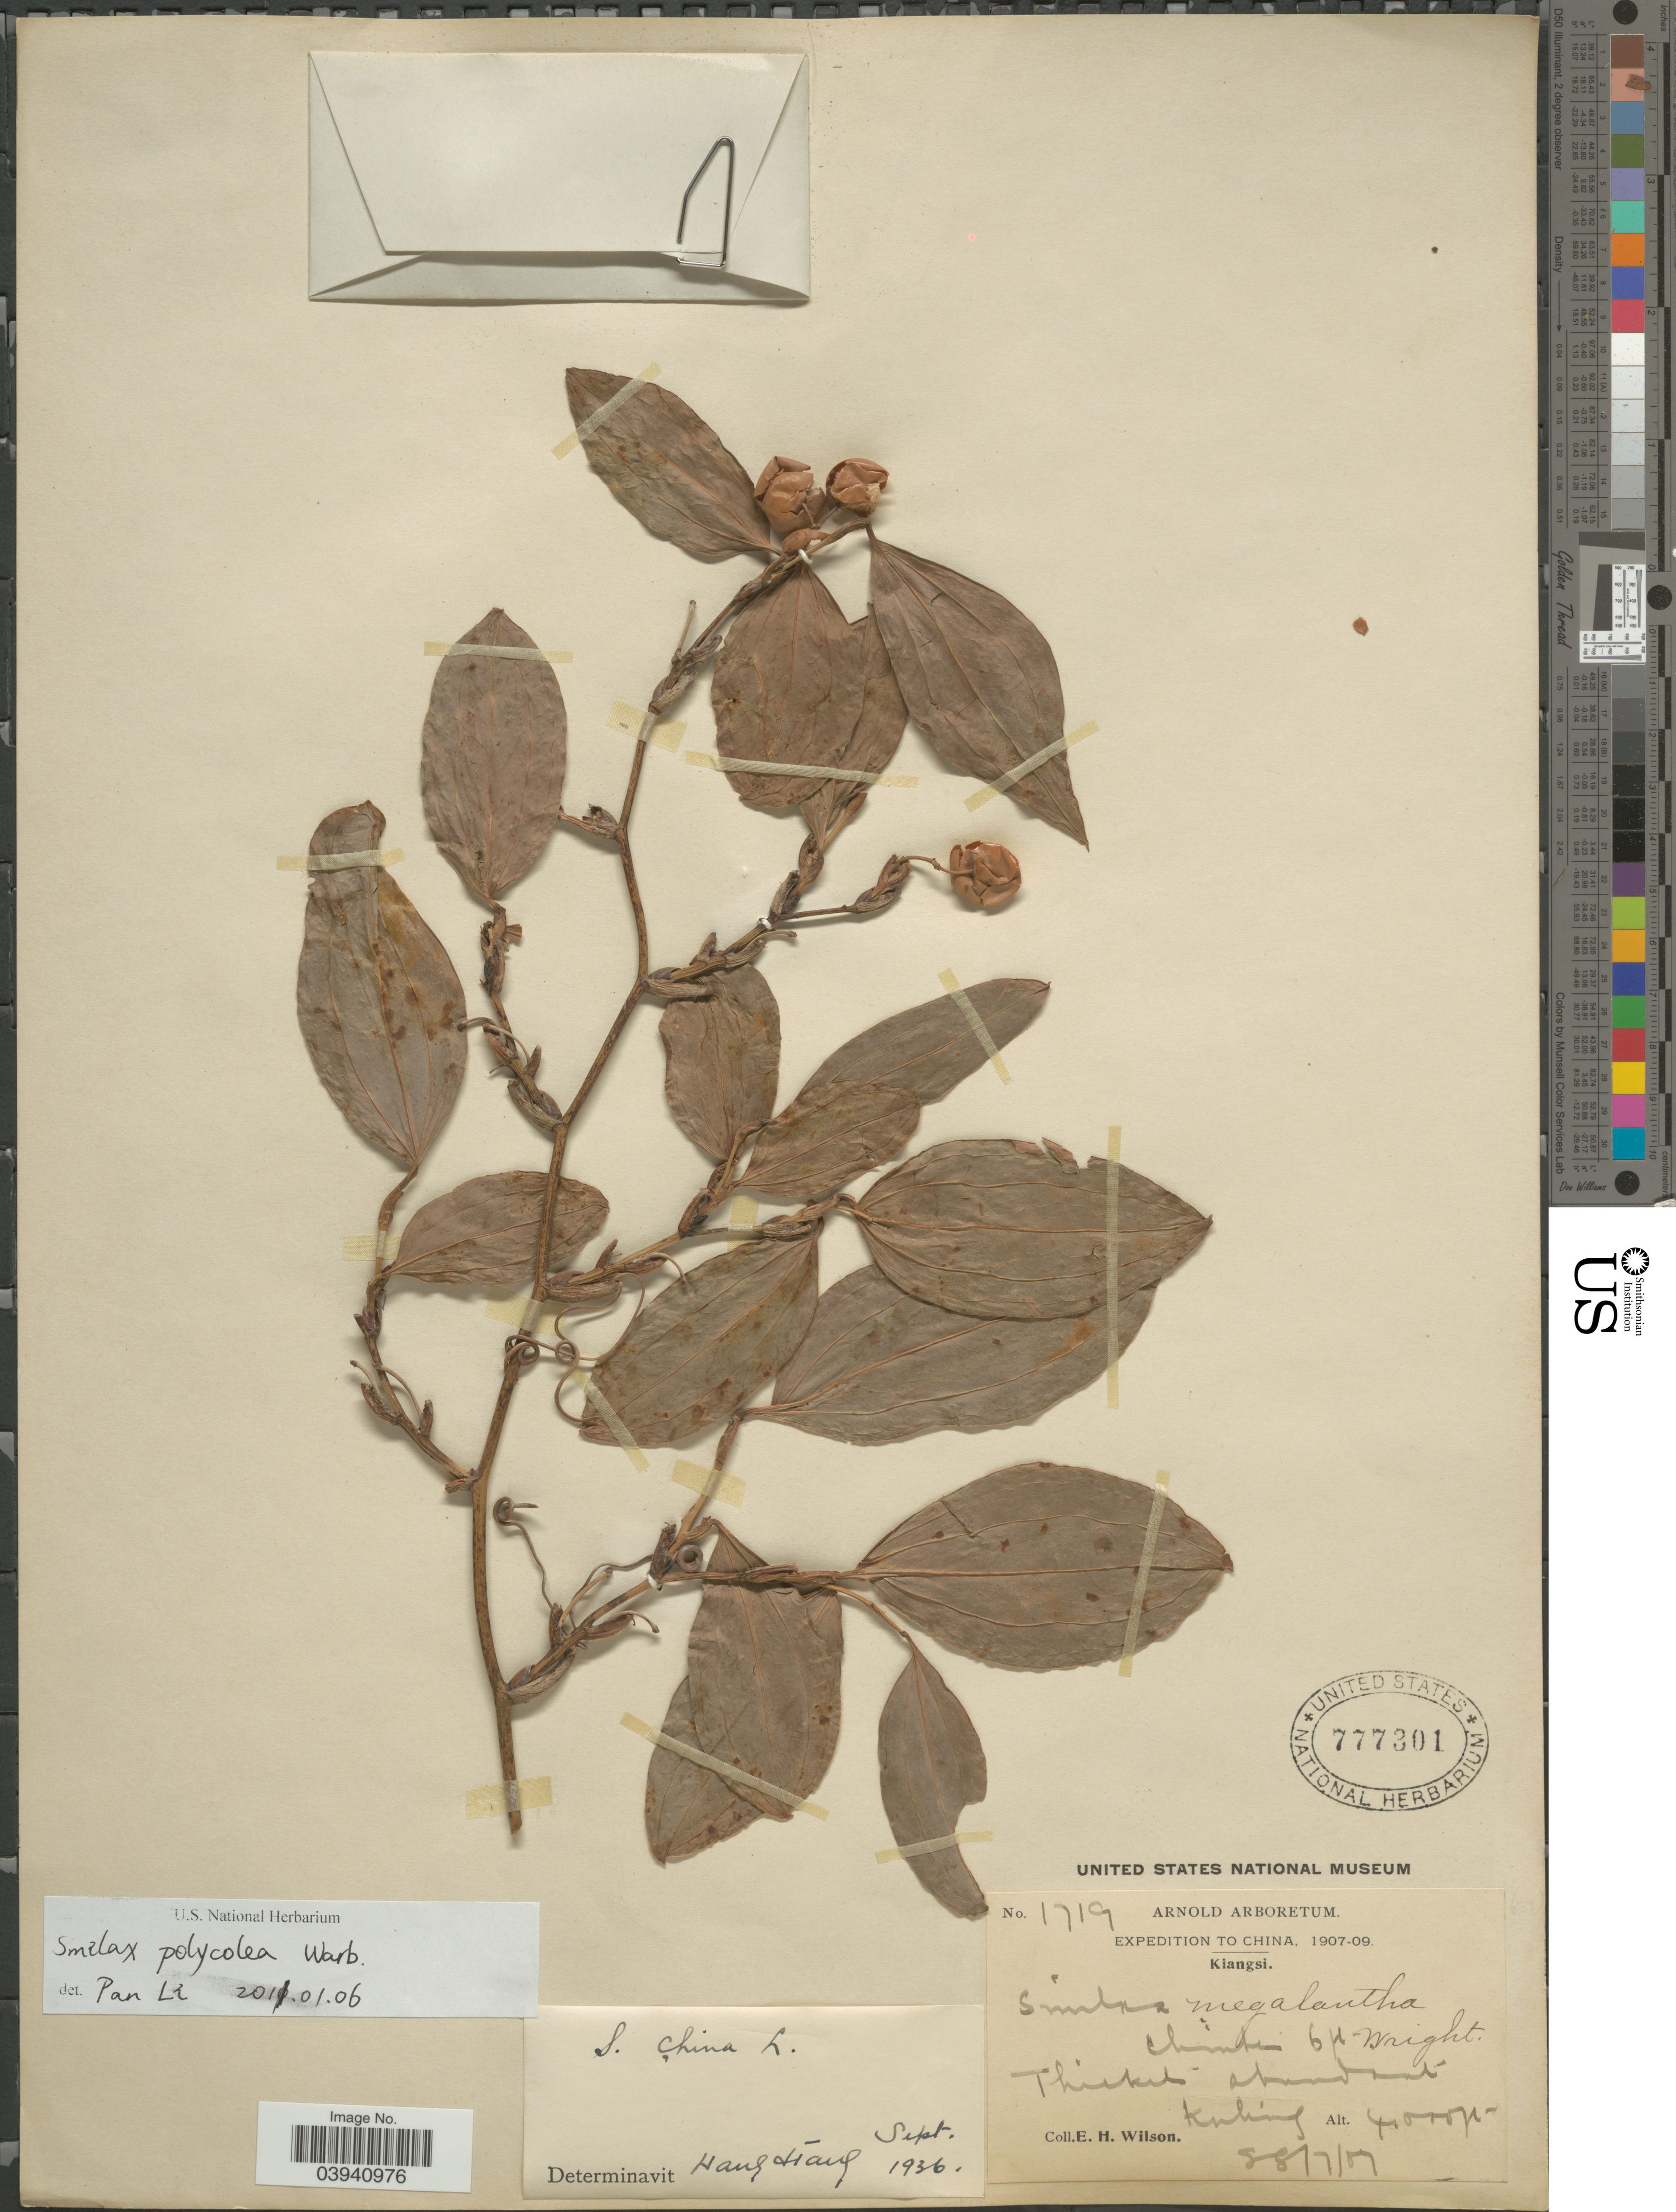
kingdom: Plantae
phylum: Tracheophyta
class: Liliopsida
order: Liliales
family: Smilacaceae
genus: Smilax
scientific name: Smilax polycolea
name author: Warb.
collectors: E. Wilson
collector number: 1719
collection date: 1907-07-28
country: China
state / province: Jiangxi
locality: Kiangsi. Thicket abundant Kuling.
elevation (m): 1219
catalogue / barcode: US 777301